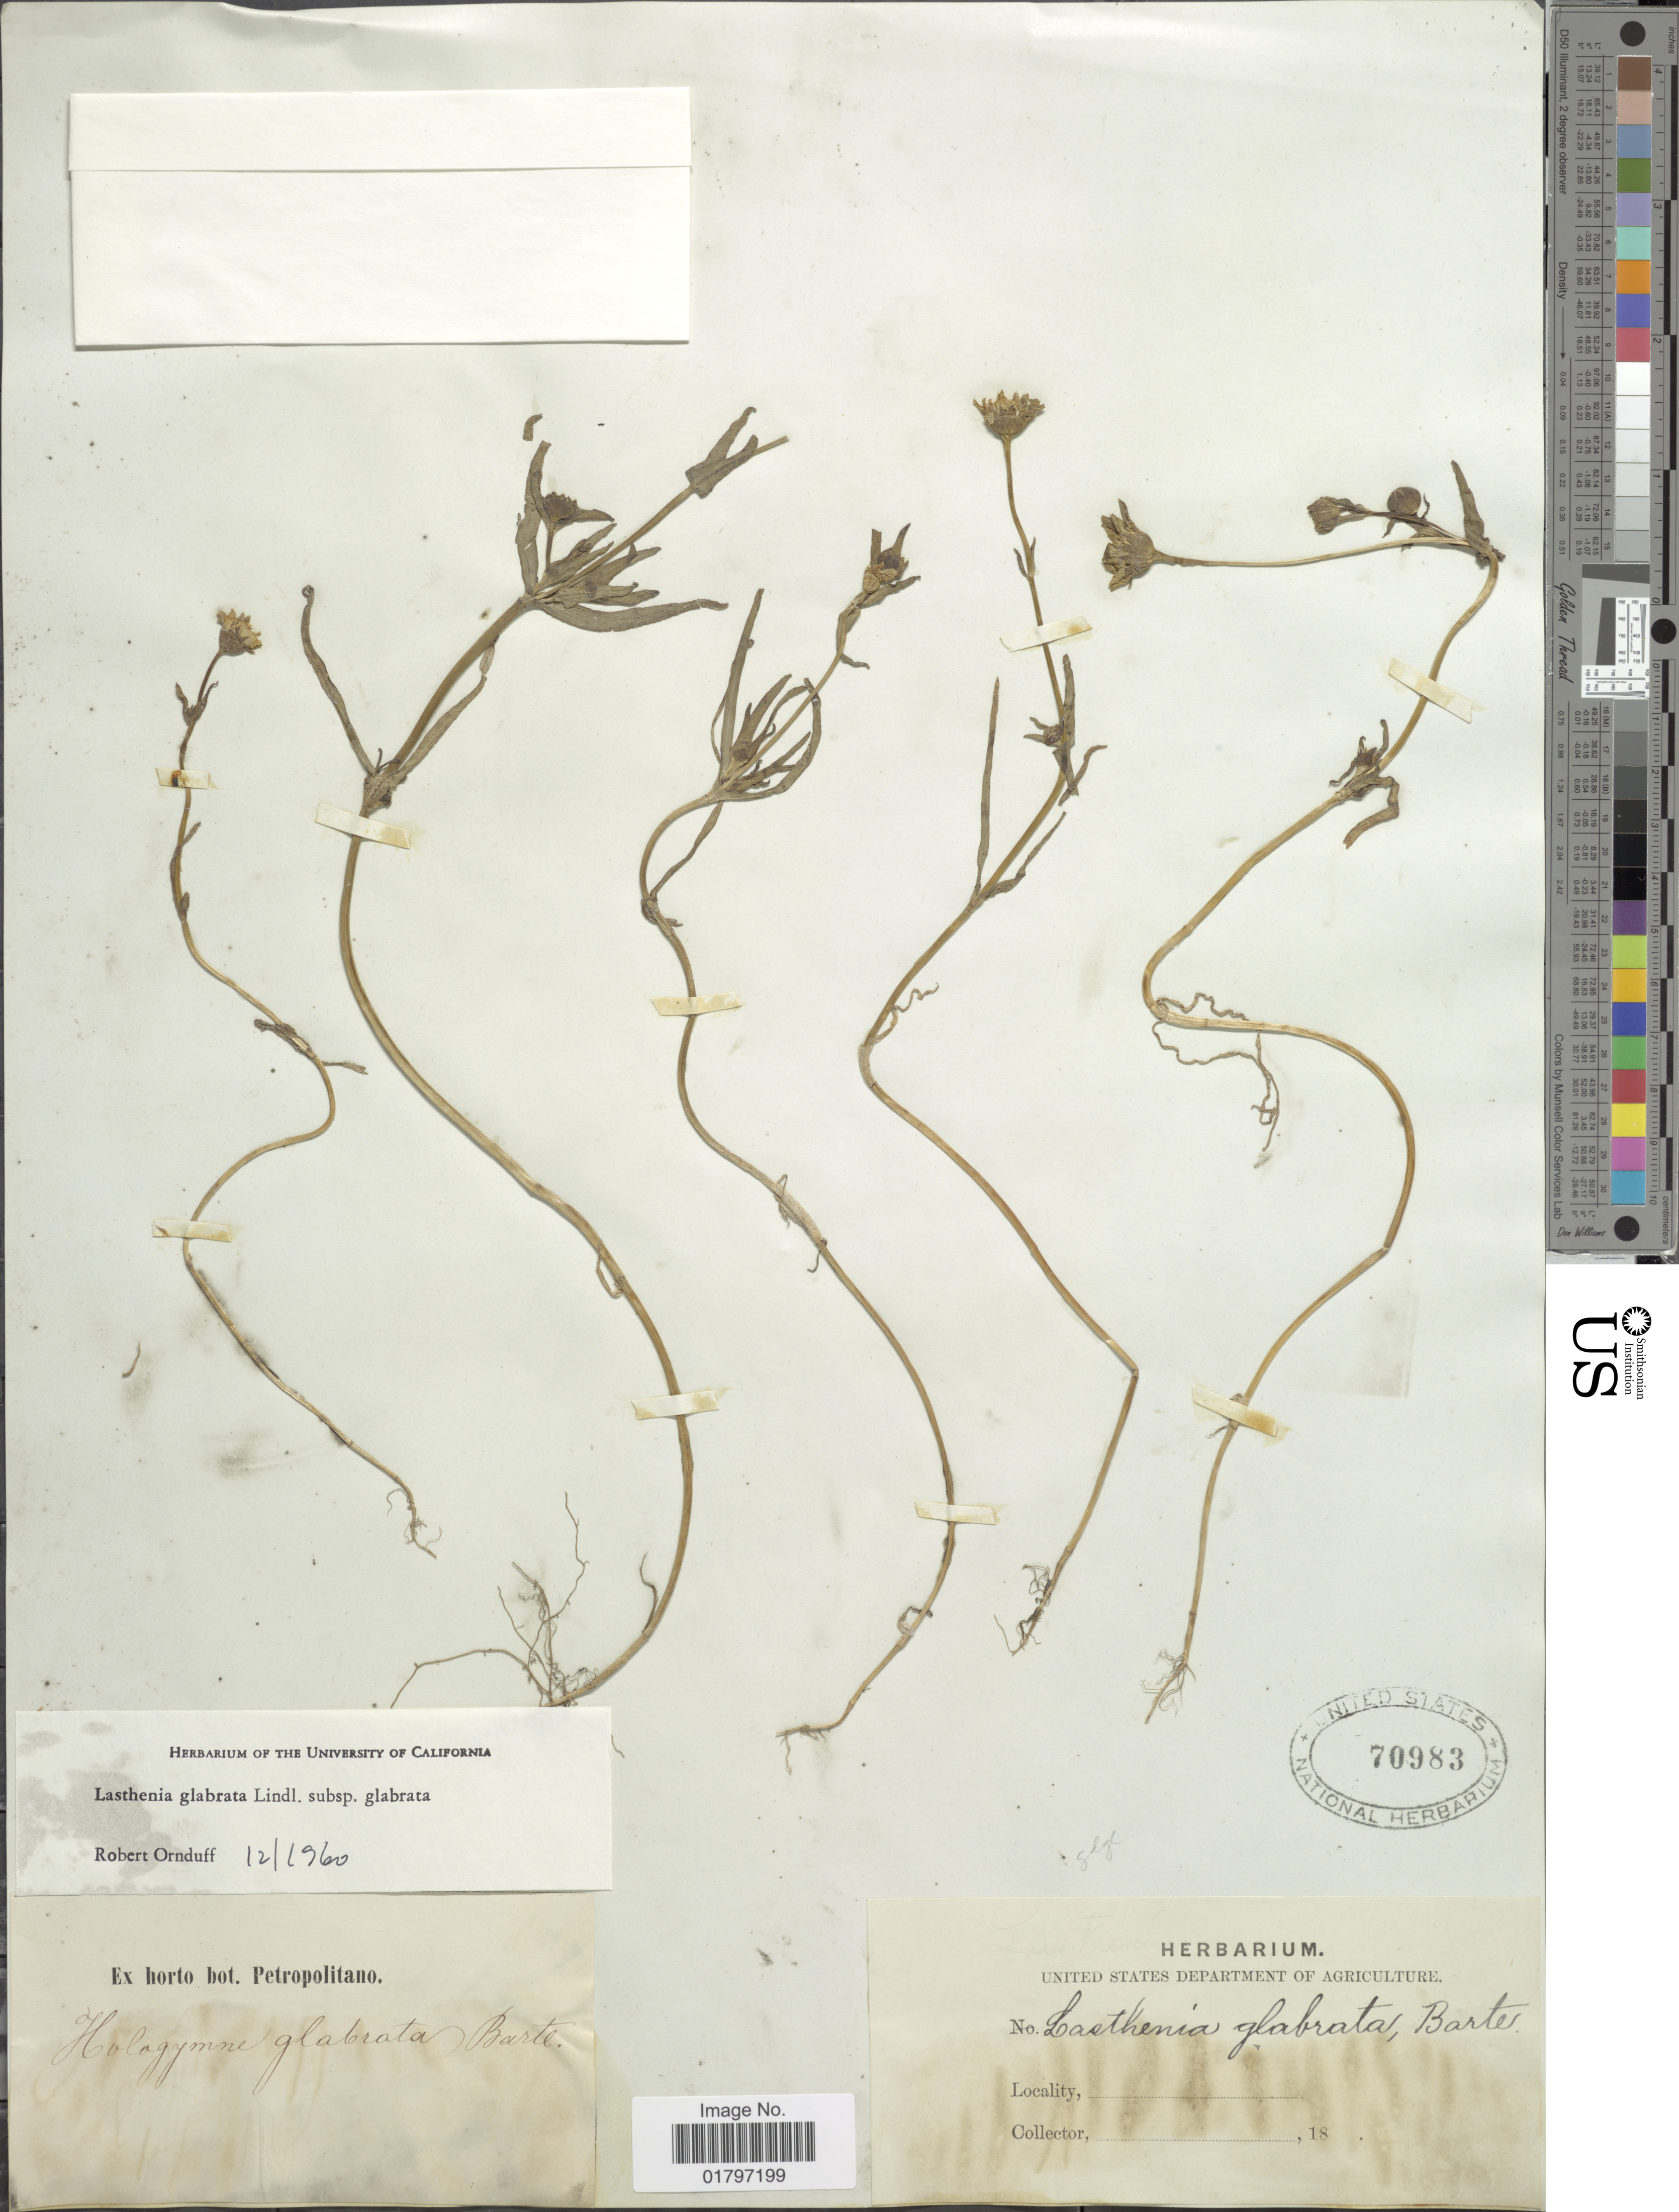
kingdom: Plantae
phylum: Tracheophyta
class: Magnoliopsida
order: Asterales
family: Asteraceae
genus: Lasthenia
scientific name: Lasthenia glabrata subsp. glabrata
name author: Lindl.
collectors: ex Horto Bot. Petropolitano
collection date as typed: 18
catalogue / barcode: US 70983